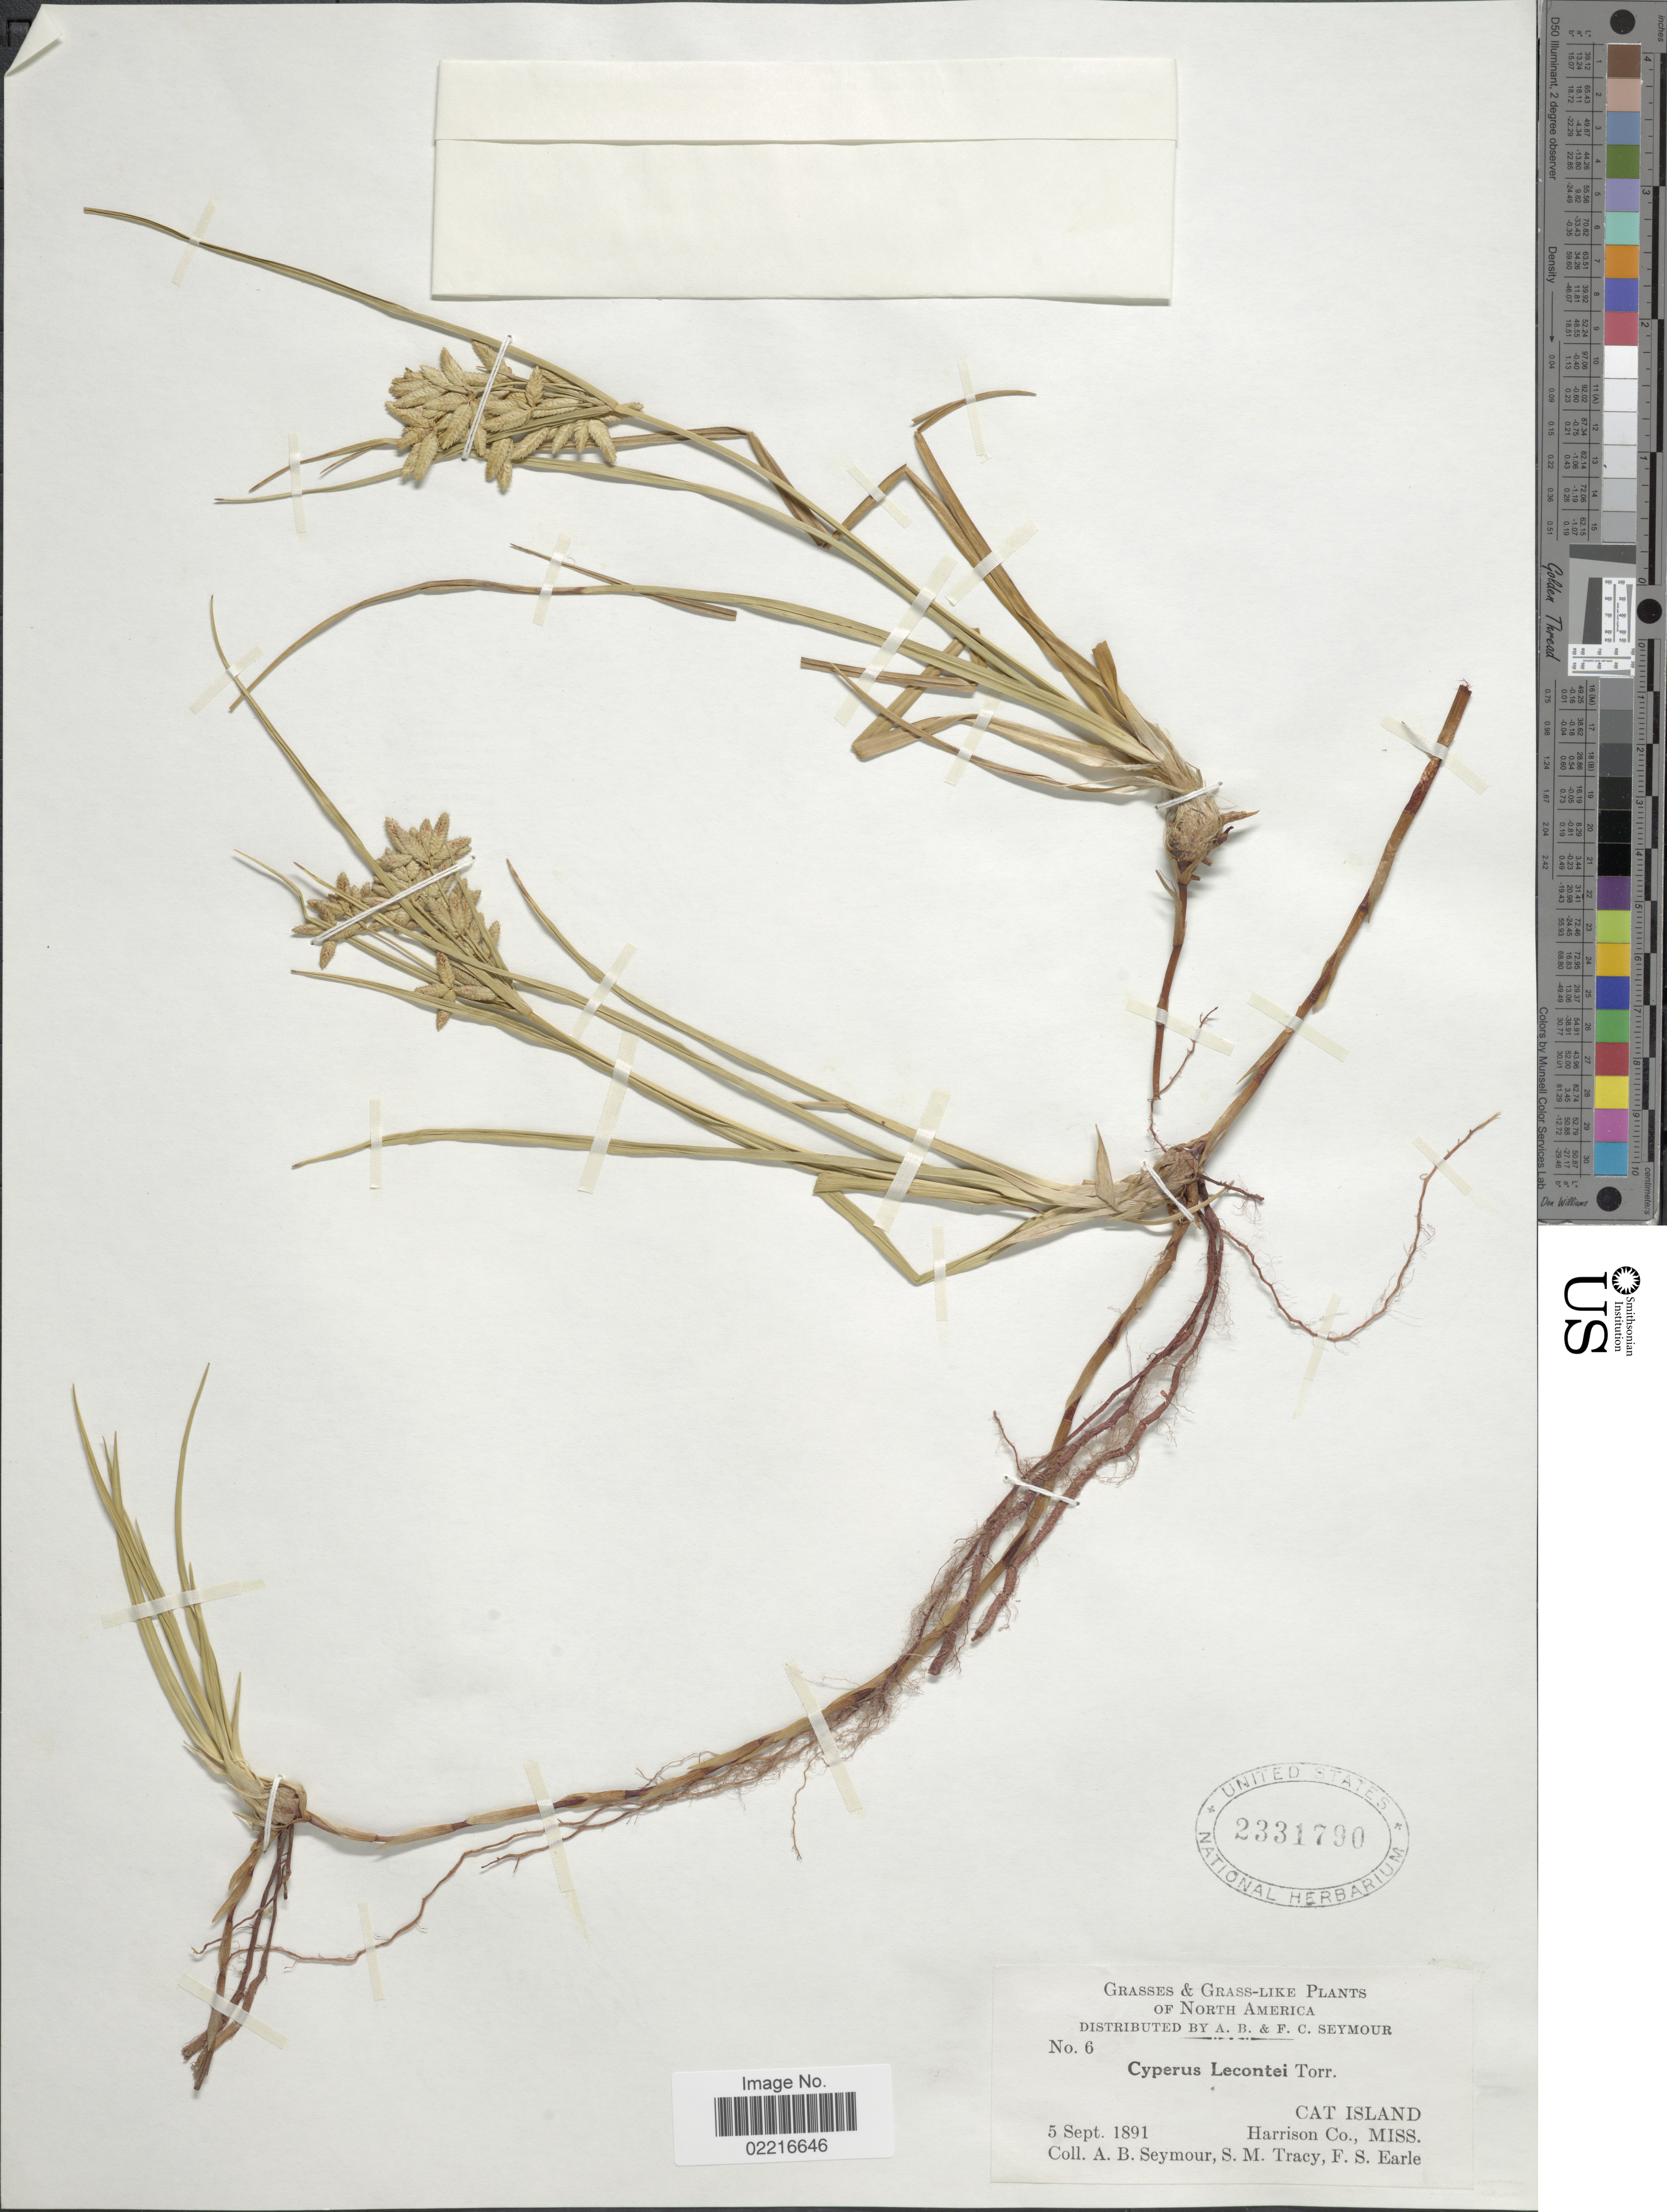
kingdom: Plantae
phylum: Tracheophyta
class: Liliopsida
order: Poales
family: Cyperaceae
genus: Cyperus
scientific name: Cyperus lecontei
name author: Torr. ex Steud.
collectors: A. Seymour, S. M. Tracy & F. S. Earle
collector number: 6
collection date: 1891-09-05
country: United States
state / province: Mississippi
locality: Cat Island, Harrison Co.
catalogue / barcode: US 2331790